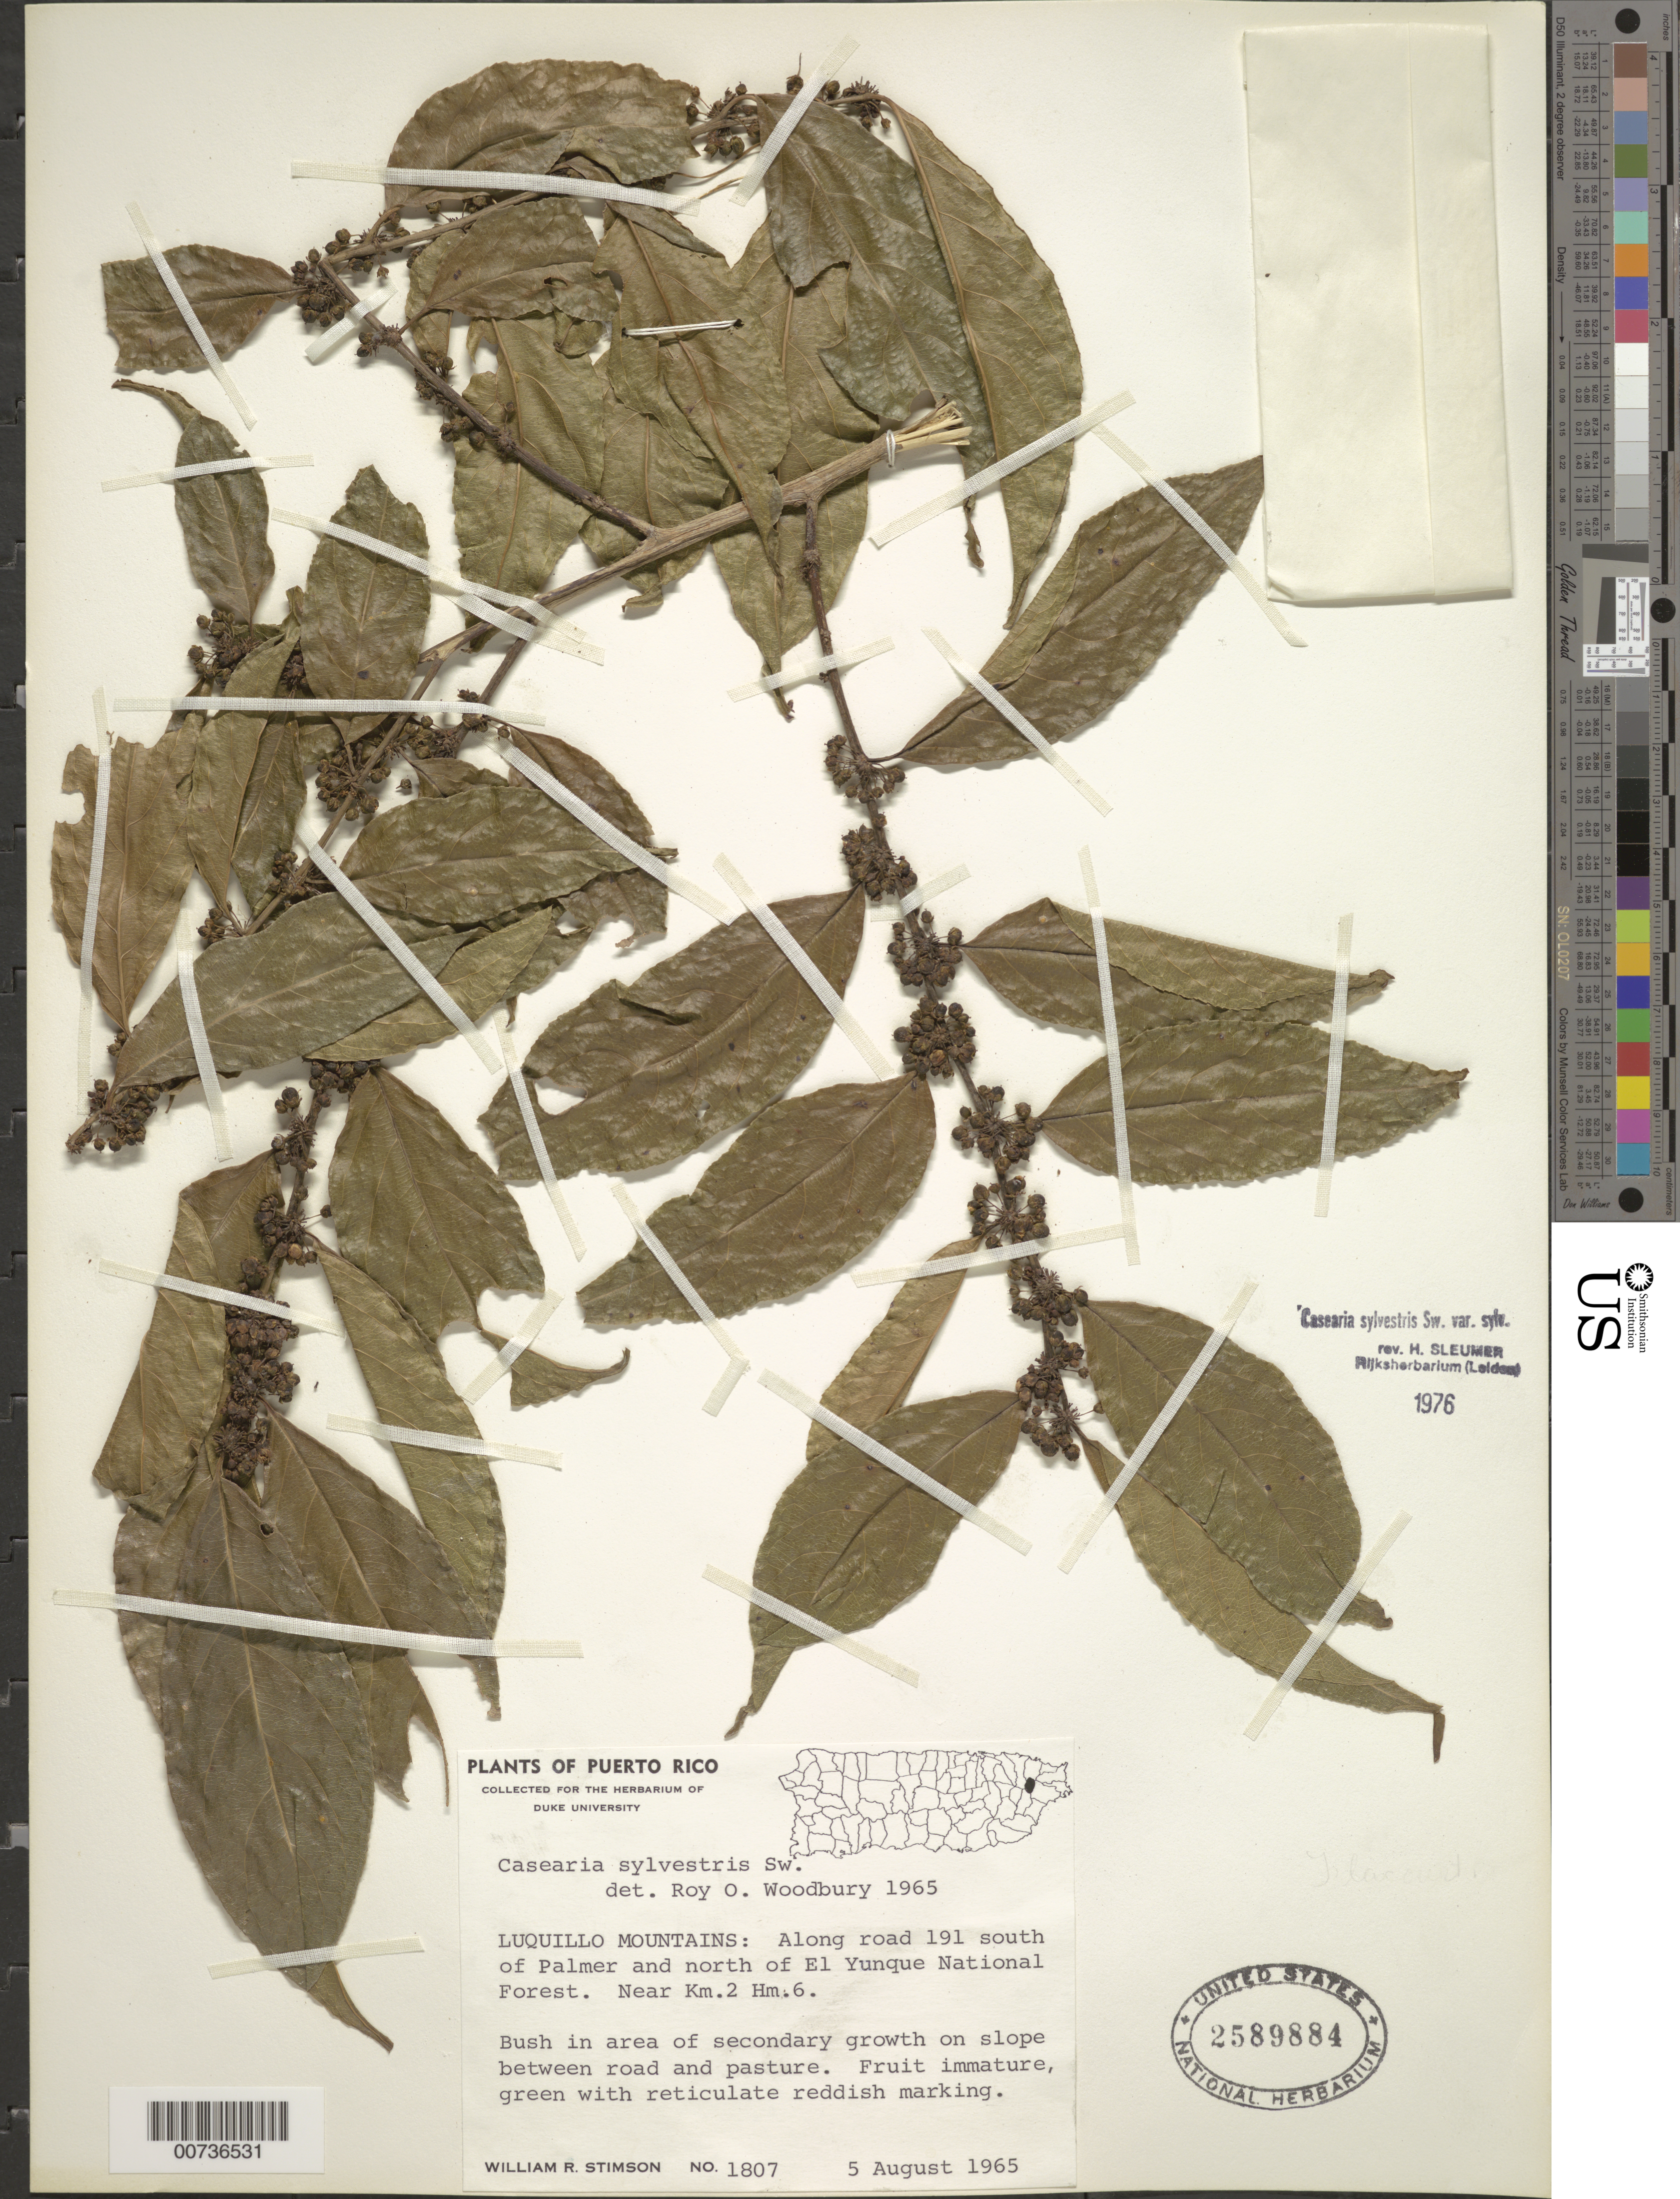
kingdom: Plantae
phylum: Tracheophyta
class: Magnoliopsida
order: Malpighiales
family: Salicaceae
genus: Casearia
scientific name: Casearia sylvestris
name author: Sw.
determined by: Sleumer, H. O.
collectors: W. R. Stimson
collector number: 1807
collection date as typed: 05 Aug 1965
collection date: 1965-08-05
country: Puerto Rico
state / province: Luquillo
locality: Luquillo Mountains: along road 191 south of Palmer and north of El Yunque National Forest. Near km 2 Hm 6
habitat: Bush in area of secondary growth on slope between road and pasture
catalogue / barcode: US 2589884